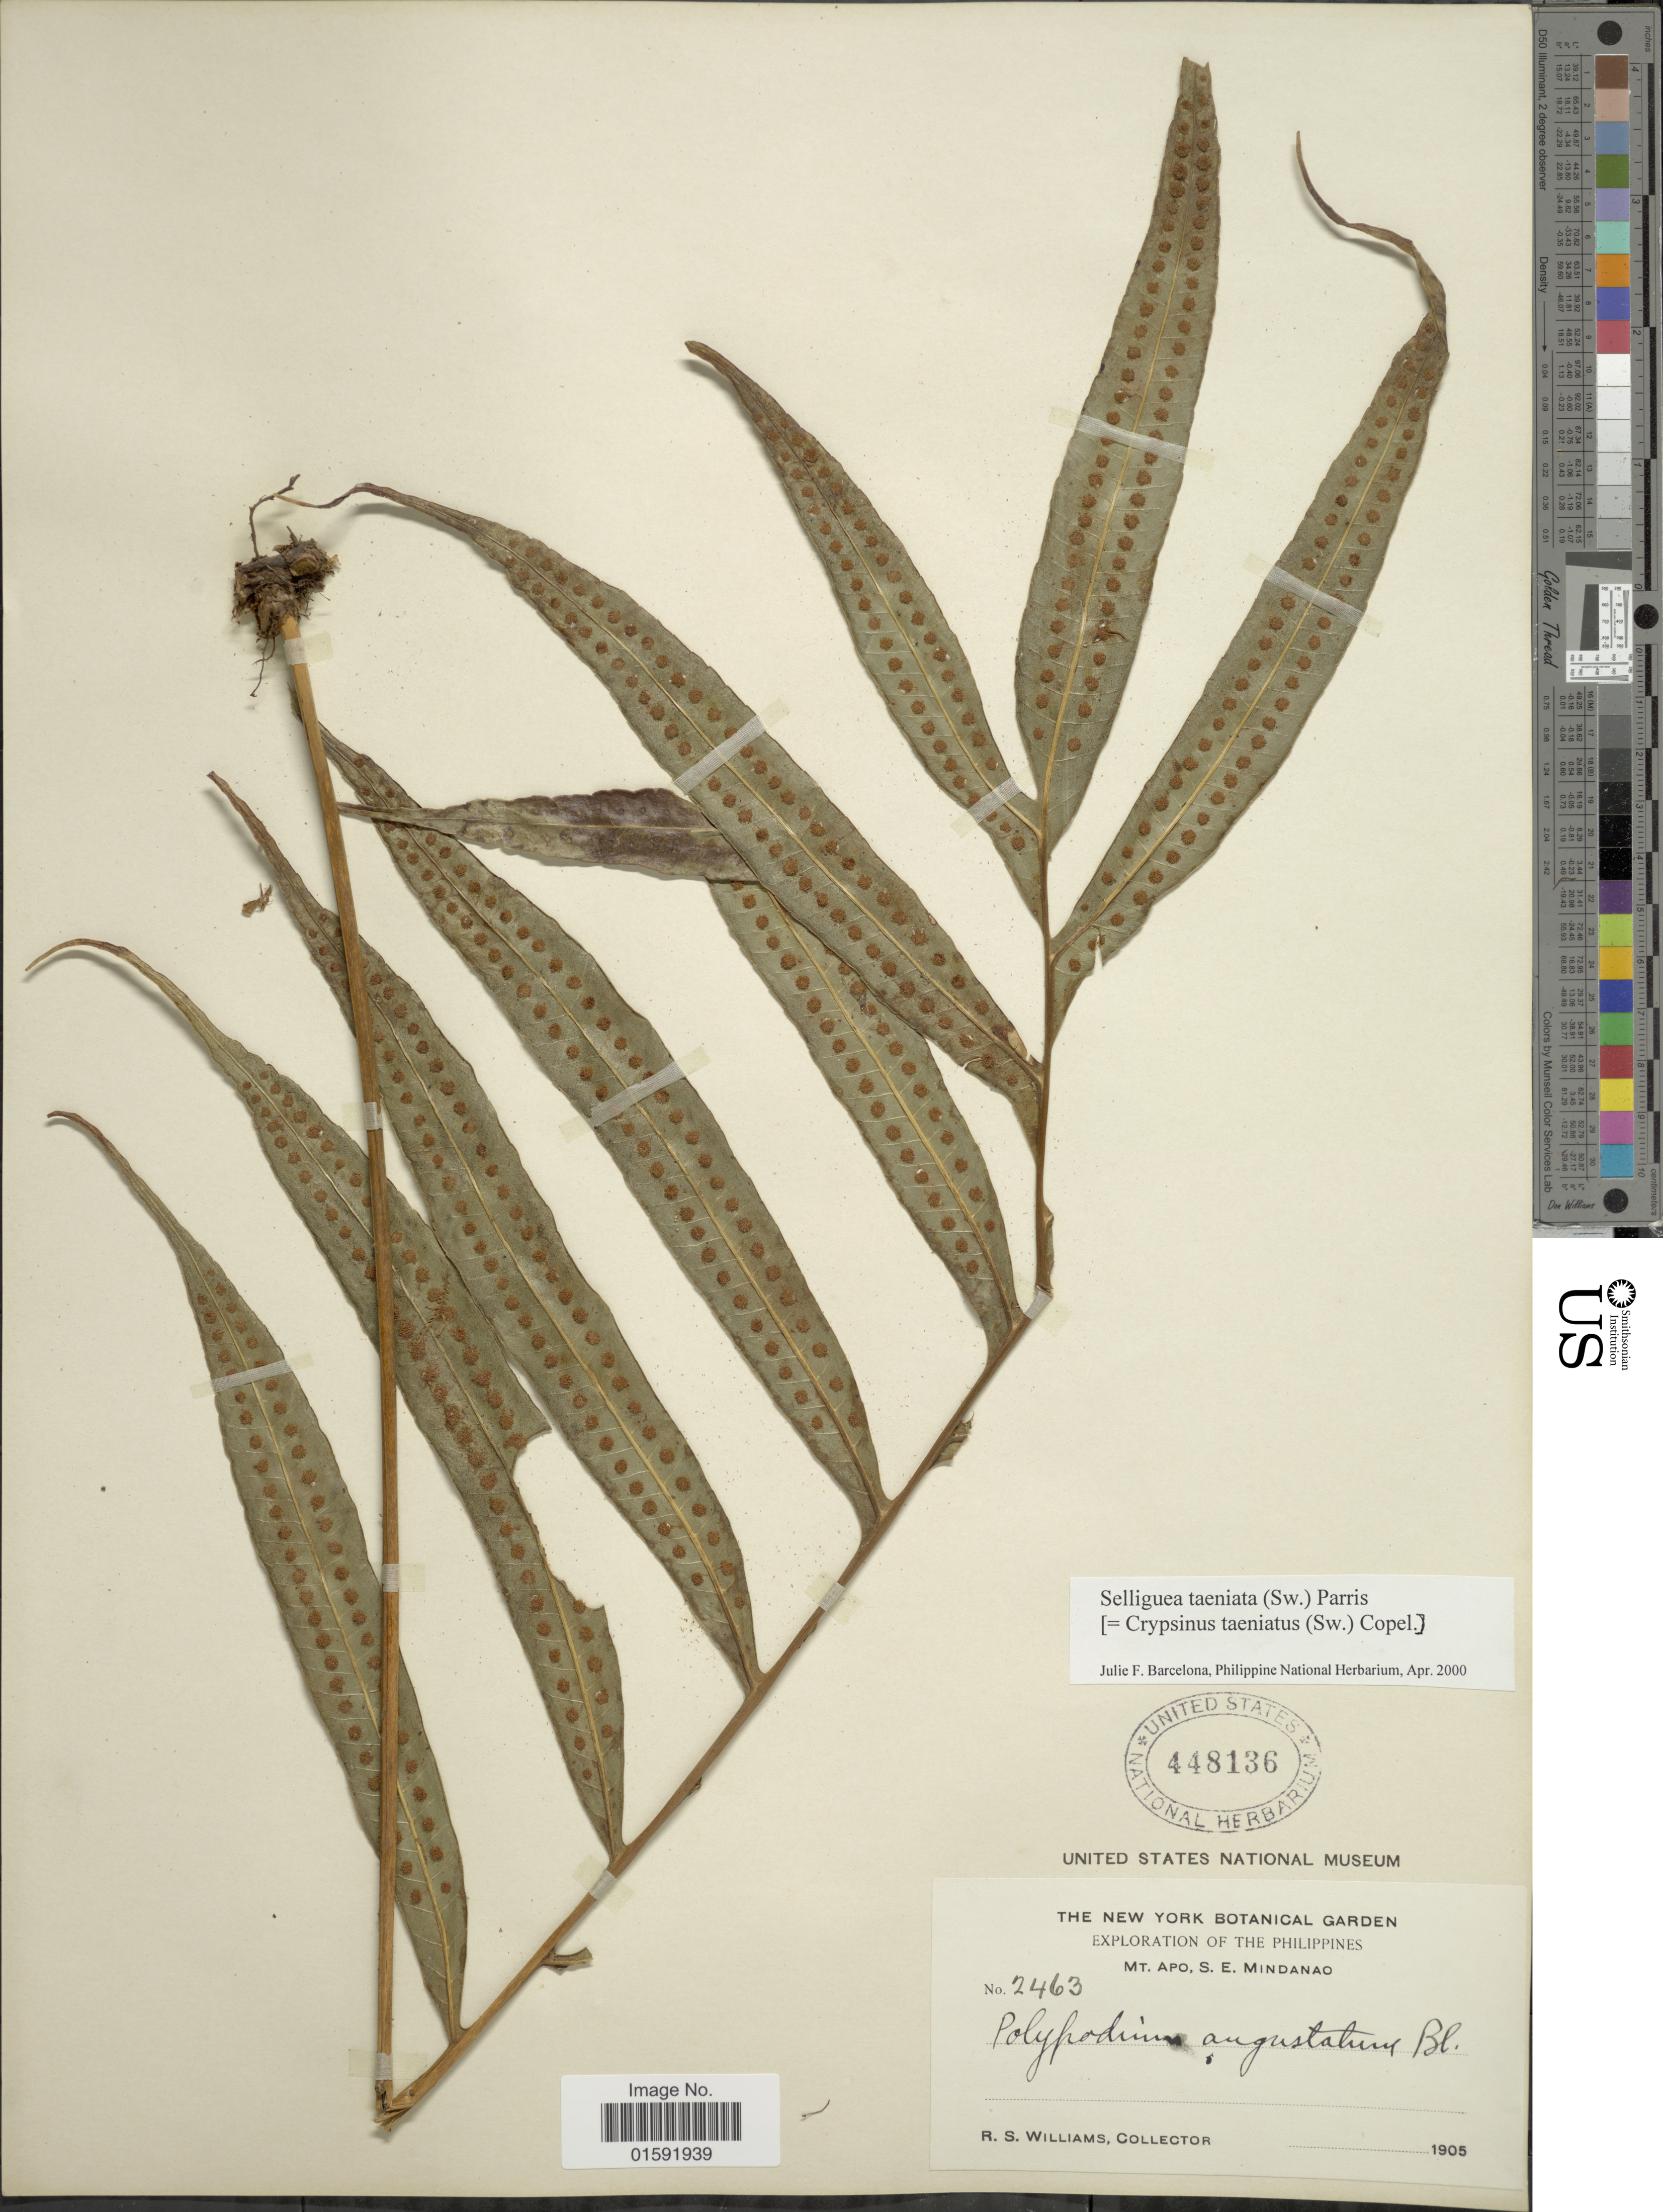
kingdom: Plantae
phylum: Tracheophyta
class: Polypodiopsida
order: Polypodiales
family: Polypodiaceae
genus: Selliguea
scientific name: Selliguea taeniata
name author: Parris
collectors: R. S. Williams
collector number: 2463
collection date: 1905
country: Philippines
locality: Mt. Apo, S.E. Mindanao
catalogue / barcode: US 448136